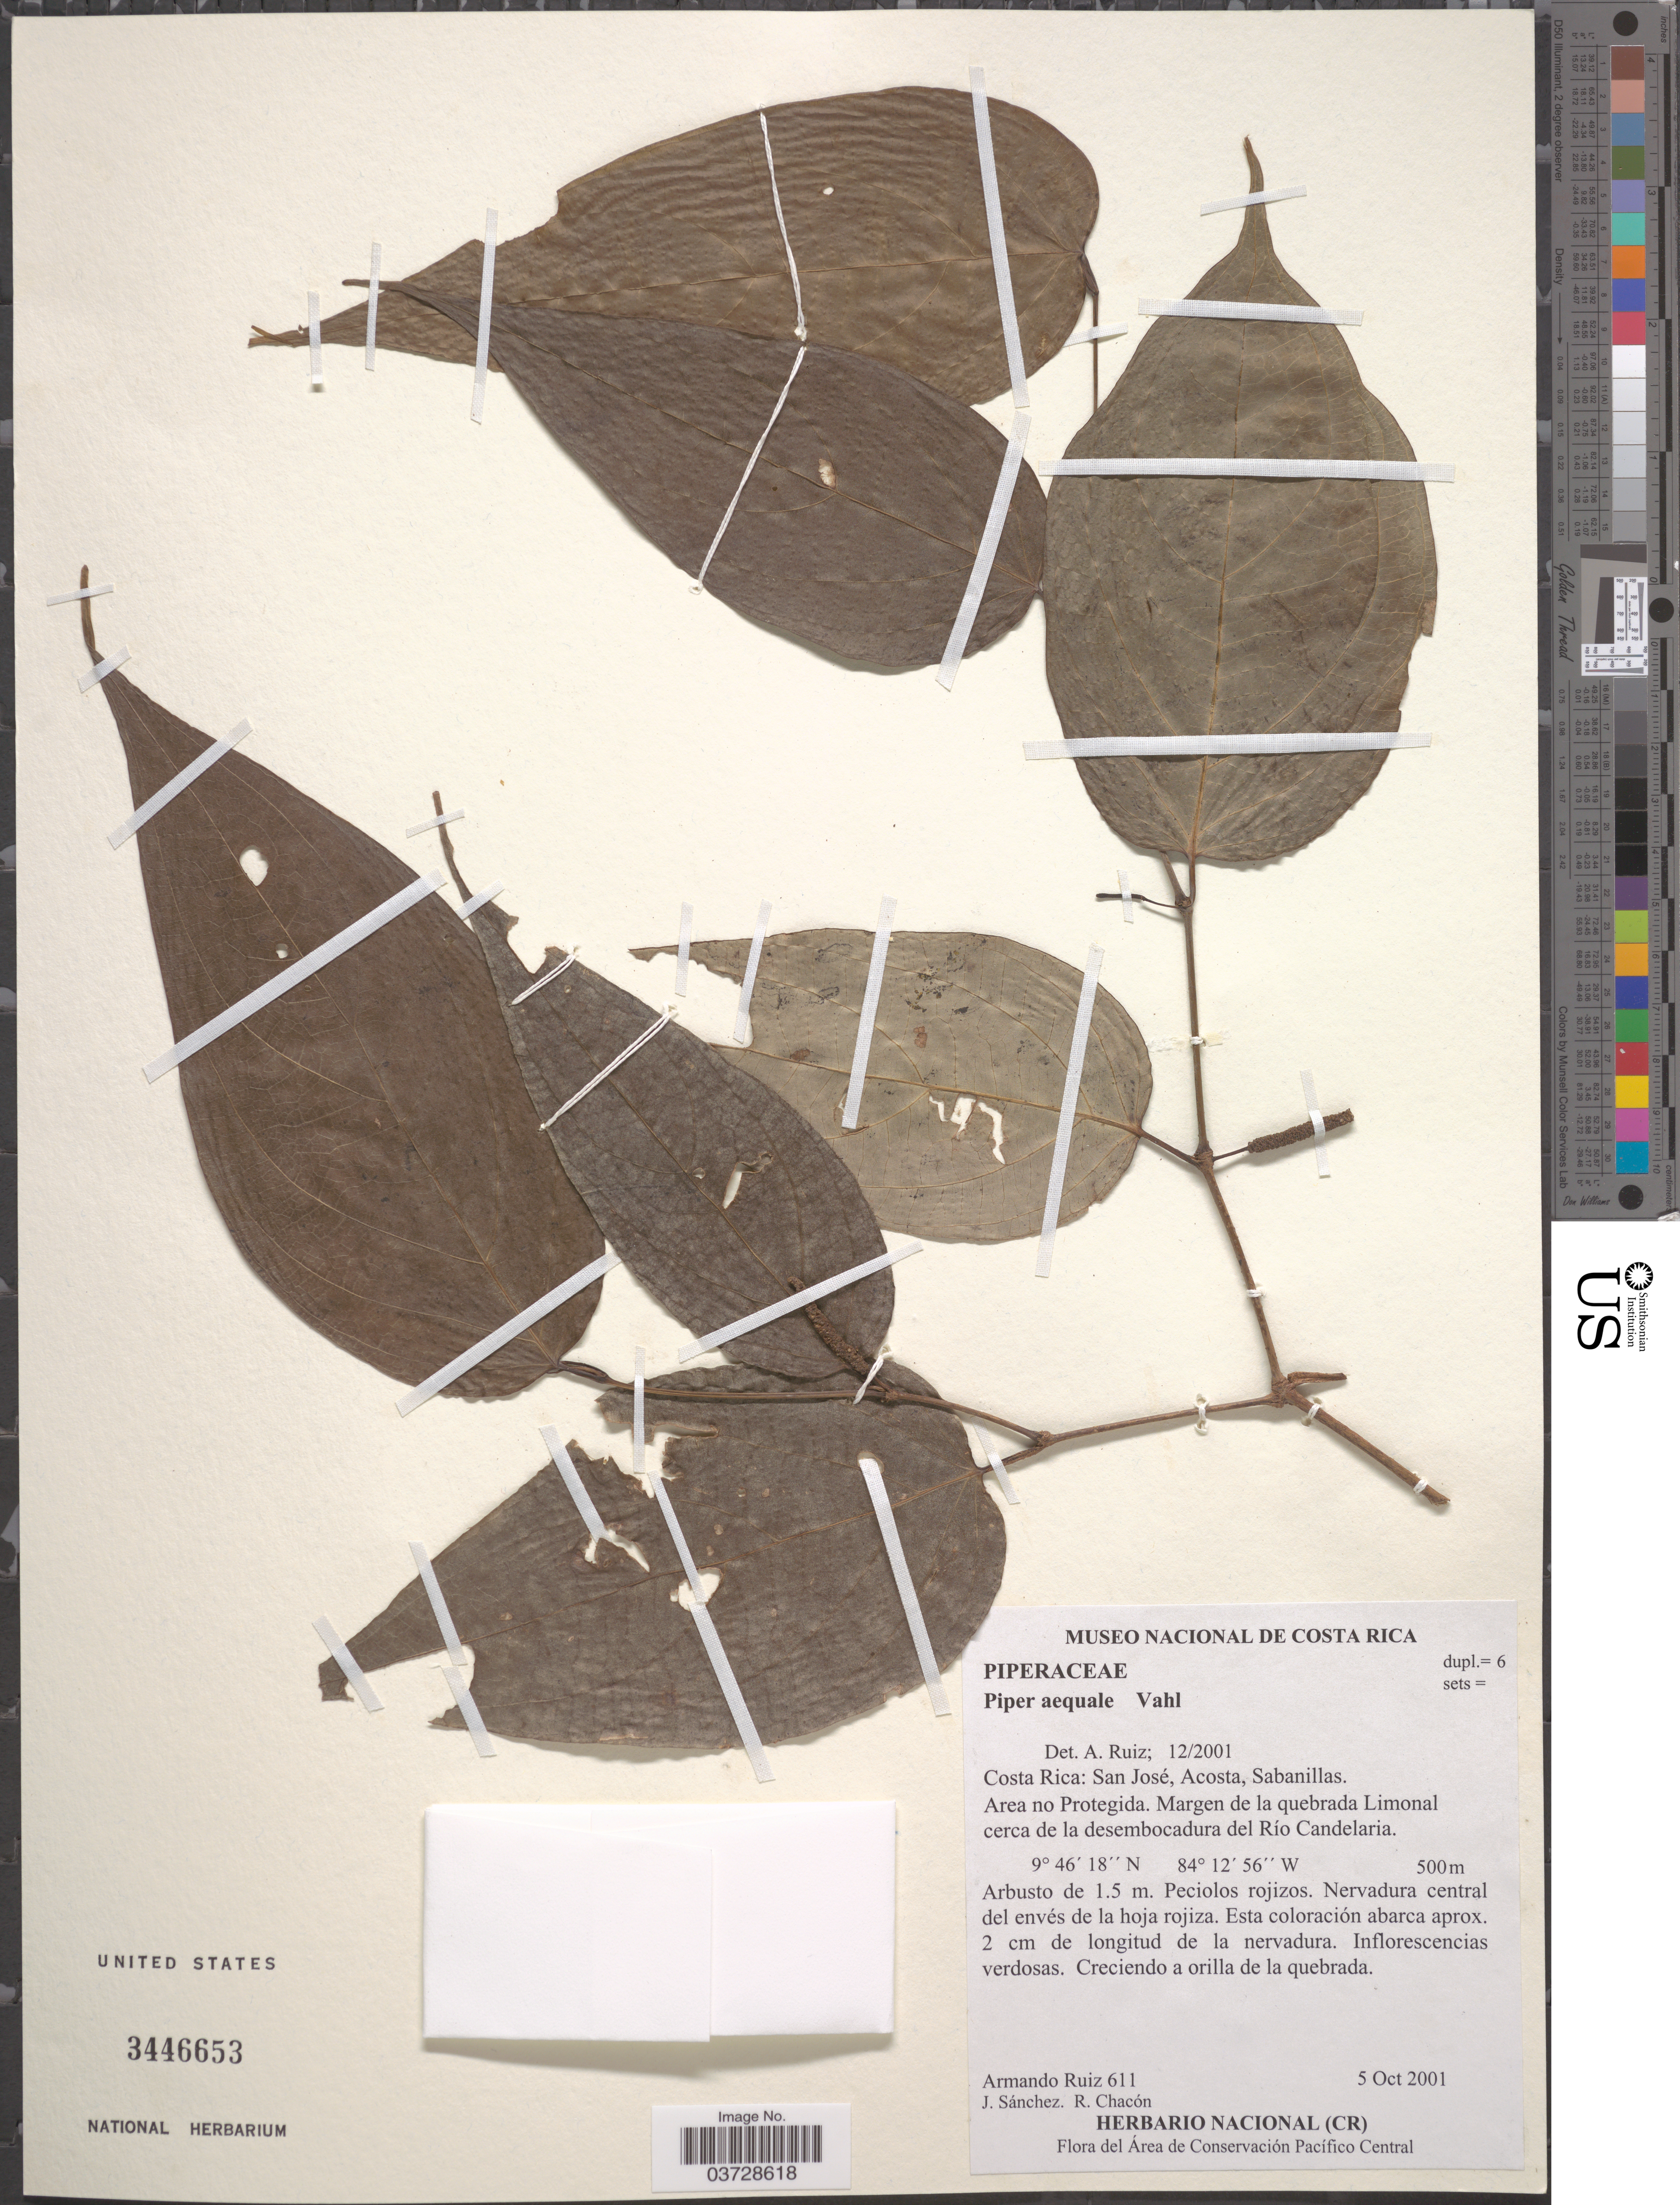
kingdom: Plantae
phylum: Tracheophyta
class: Magnoliopsida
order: Piperales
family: Piperaceae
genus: Piper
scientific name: Piper aequale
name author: Vahl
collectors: A. Ruiz, J. Sánchez & R. Chacón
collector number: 611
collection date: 2001-10-05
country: Costa Rica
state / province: San José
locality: Acosta, Sabanillas. Area no Protegida. Margen de la quebrada Limonal cerca de la desembocadura del Río Candelaria.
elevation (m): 500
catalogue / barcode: US 3446653